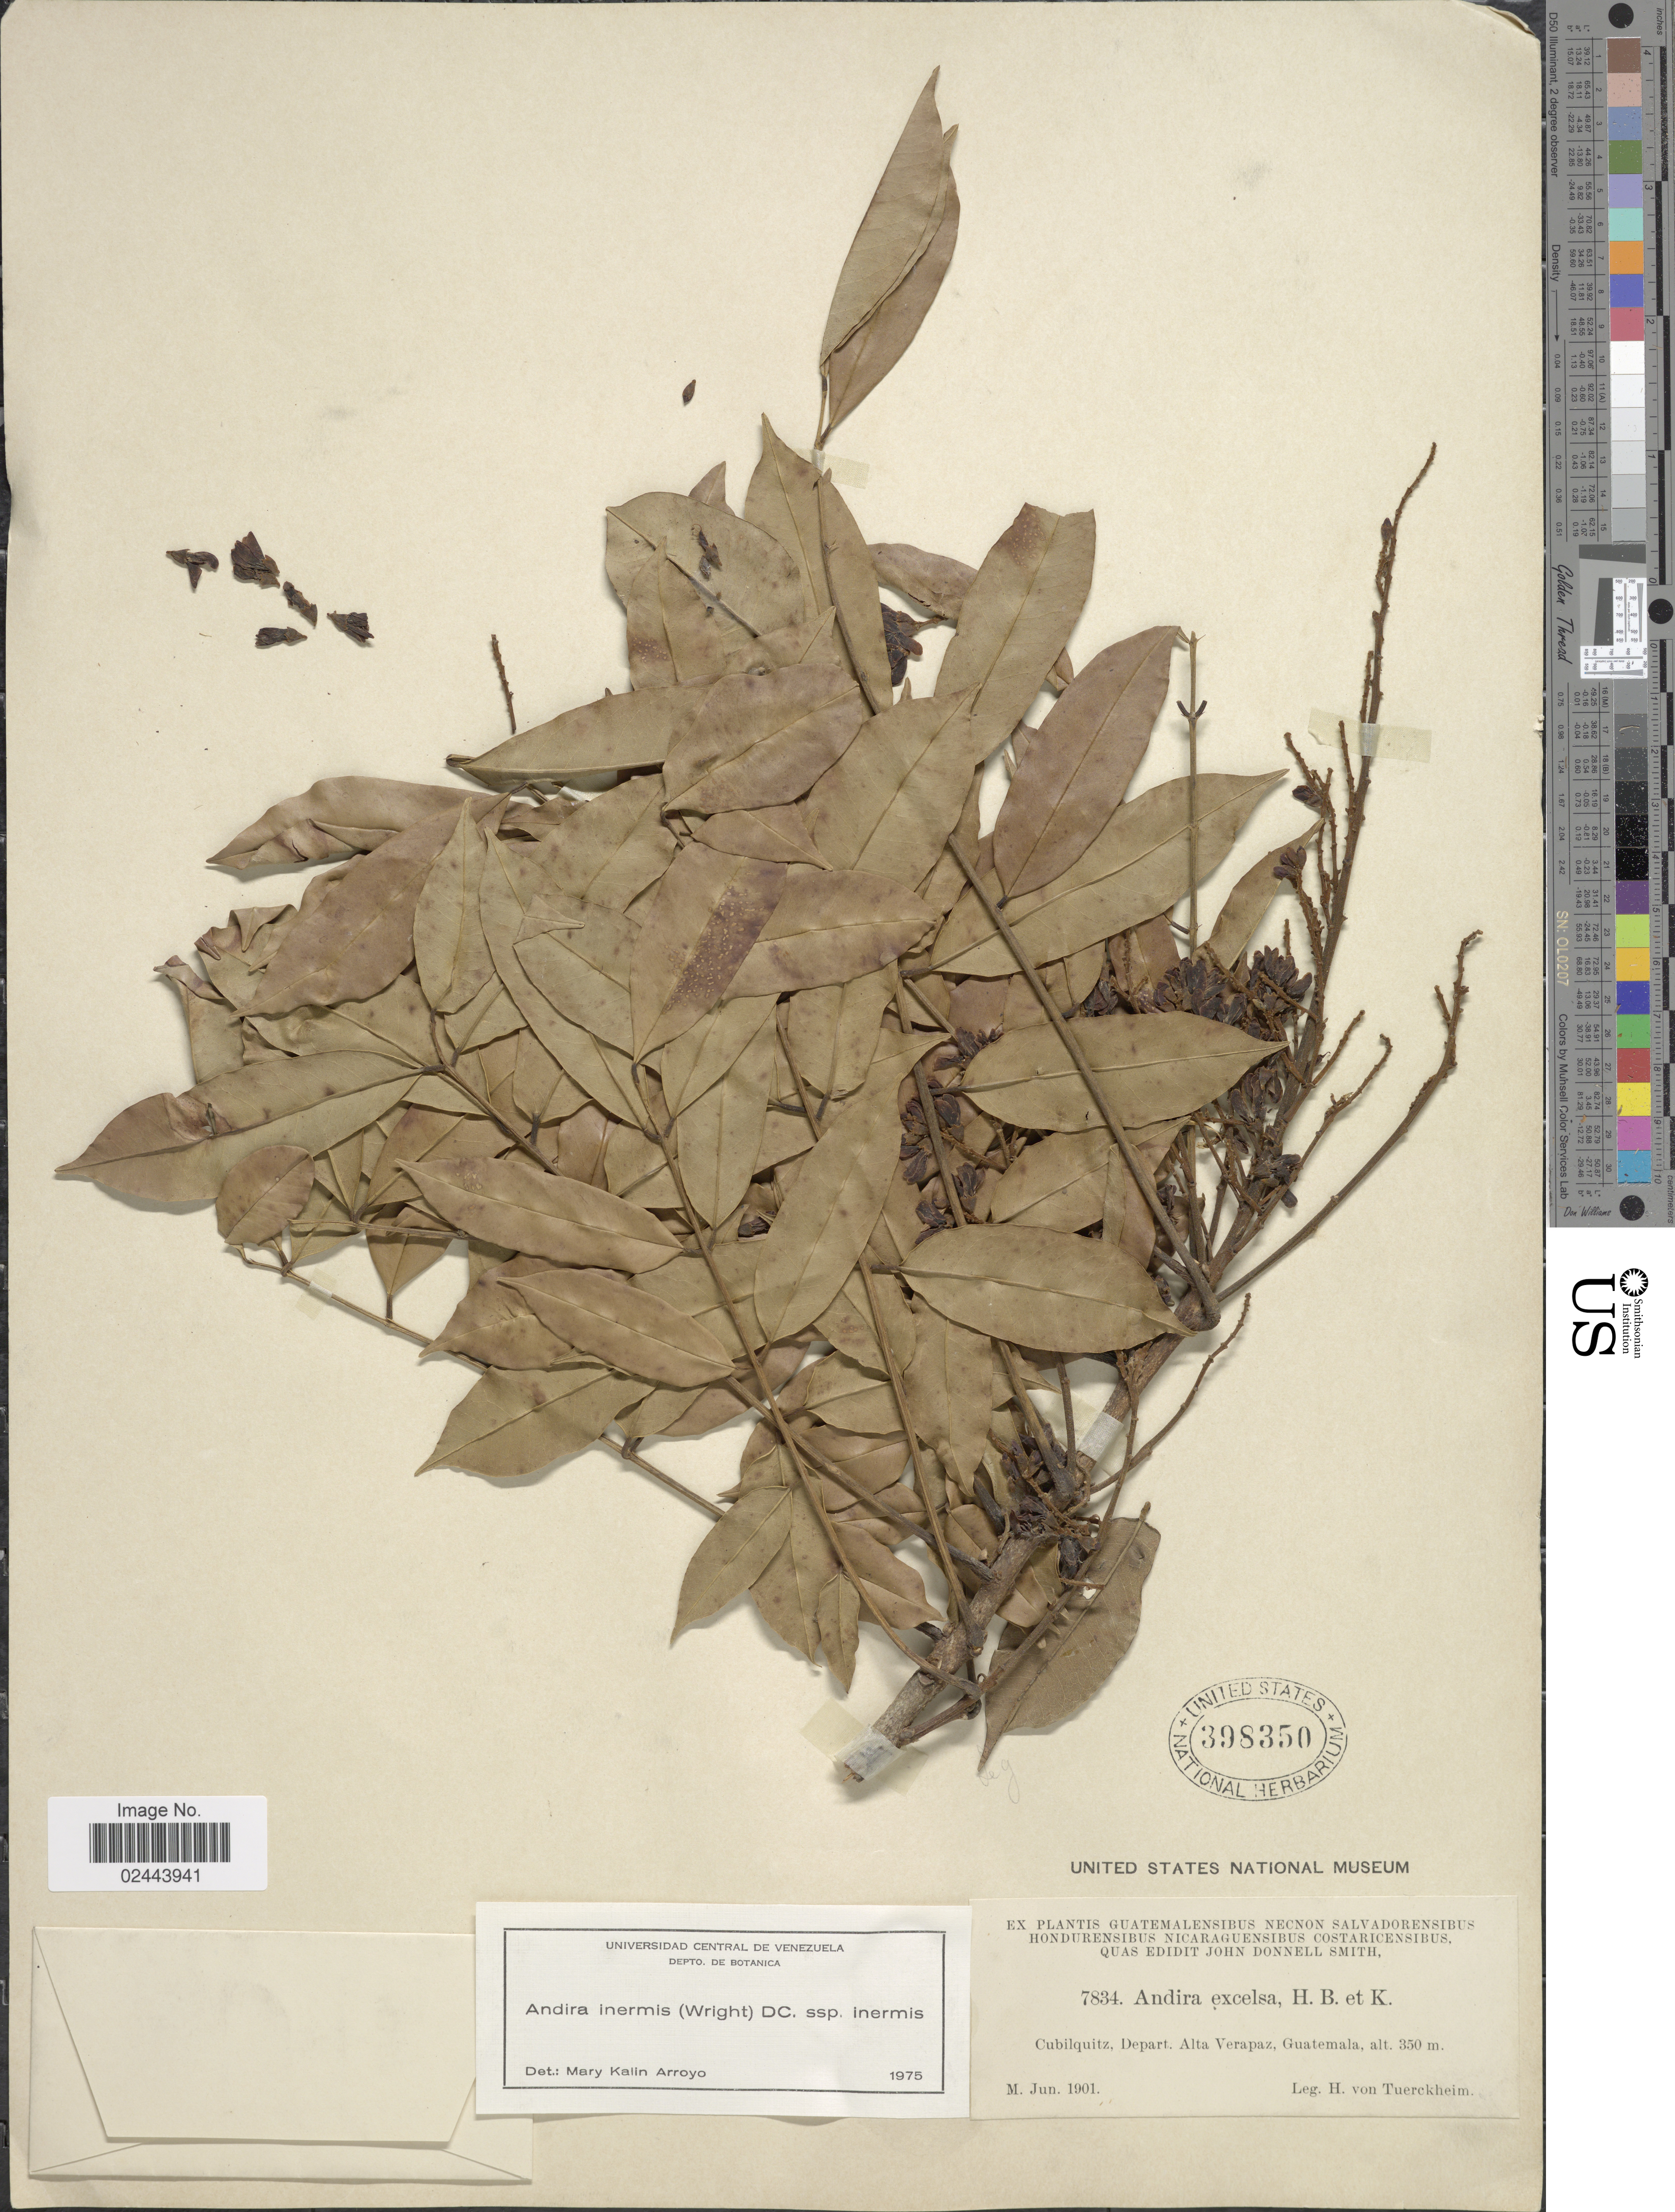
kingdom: Plantae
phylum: Tracheophyta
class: Magnoliopsida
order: Fabales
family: Fabaceae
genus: Andira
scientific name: Andira inermis subsp. inermis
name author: (W. Wright) Kunth ex DC.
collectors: H. von Türckheim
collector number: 7834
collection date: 1901-06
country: Guatemala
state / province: Alta Verapaz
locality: Cubilquitz, Depart. Alta Verapaz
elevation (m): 350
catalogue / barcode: US 398350